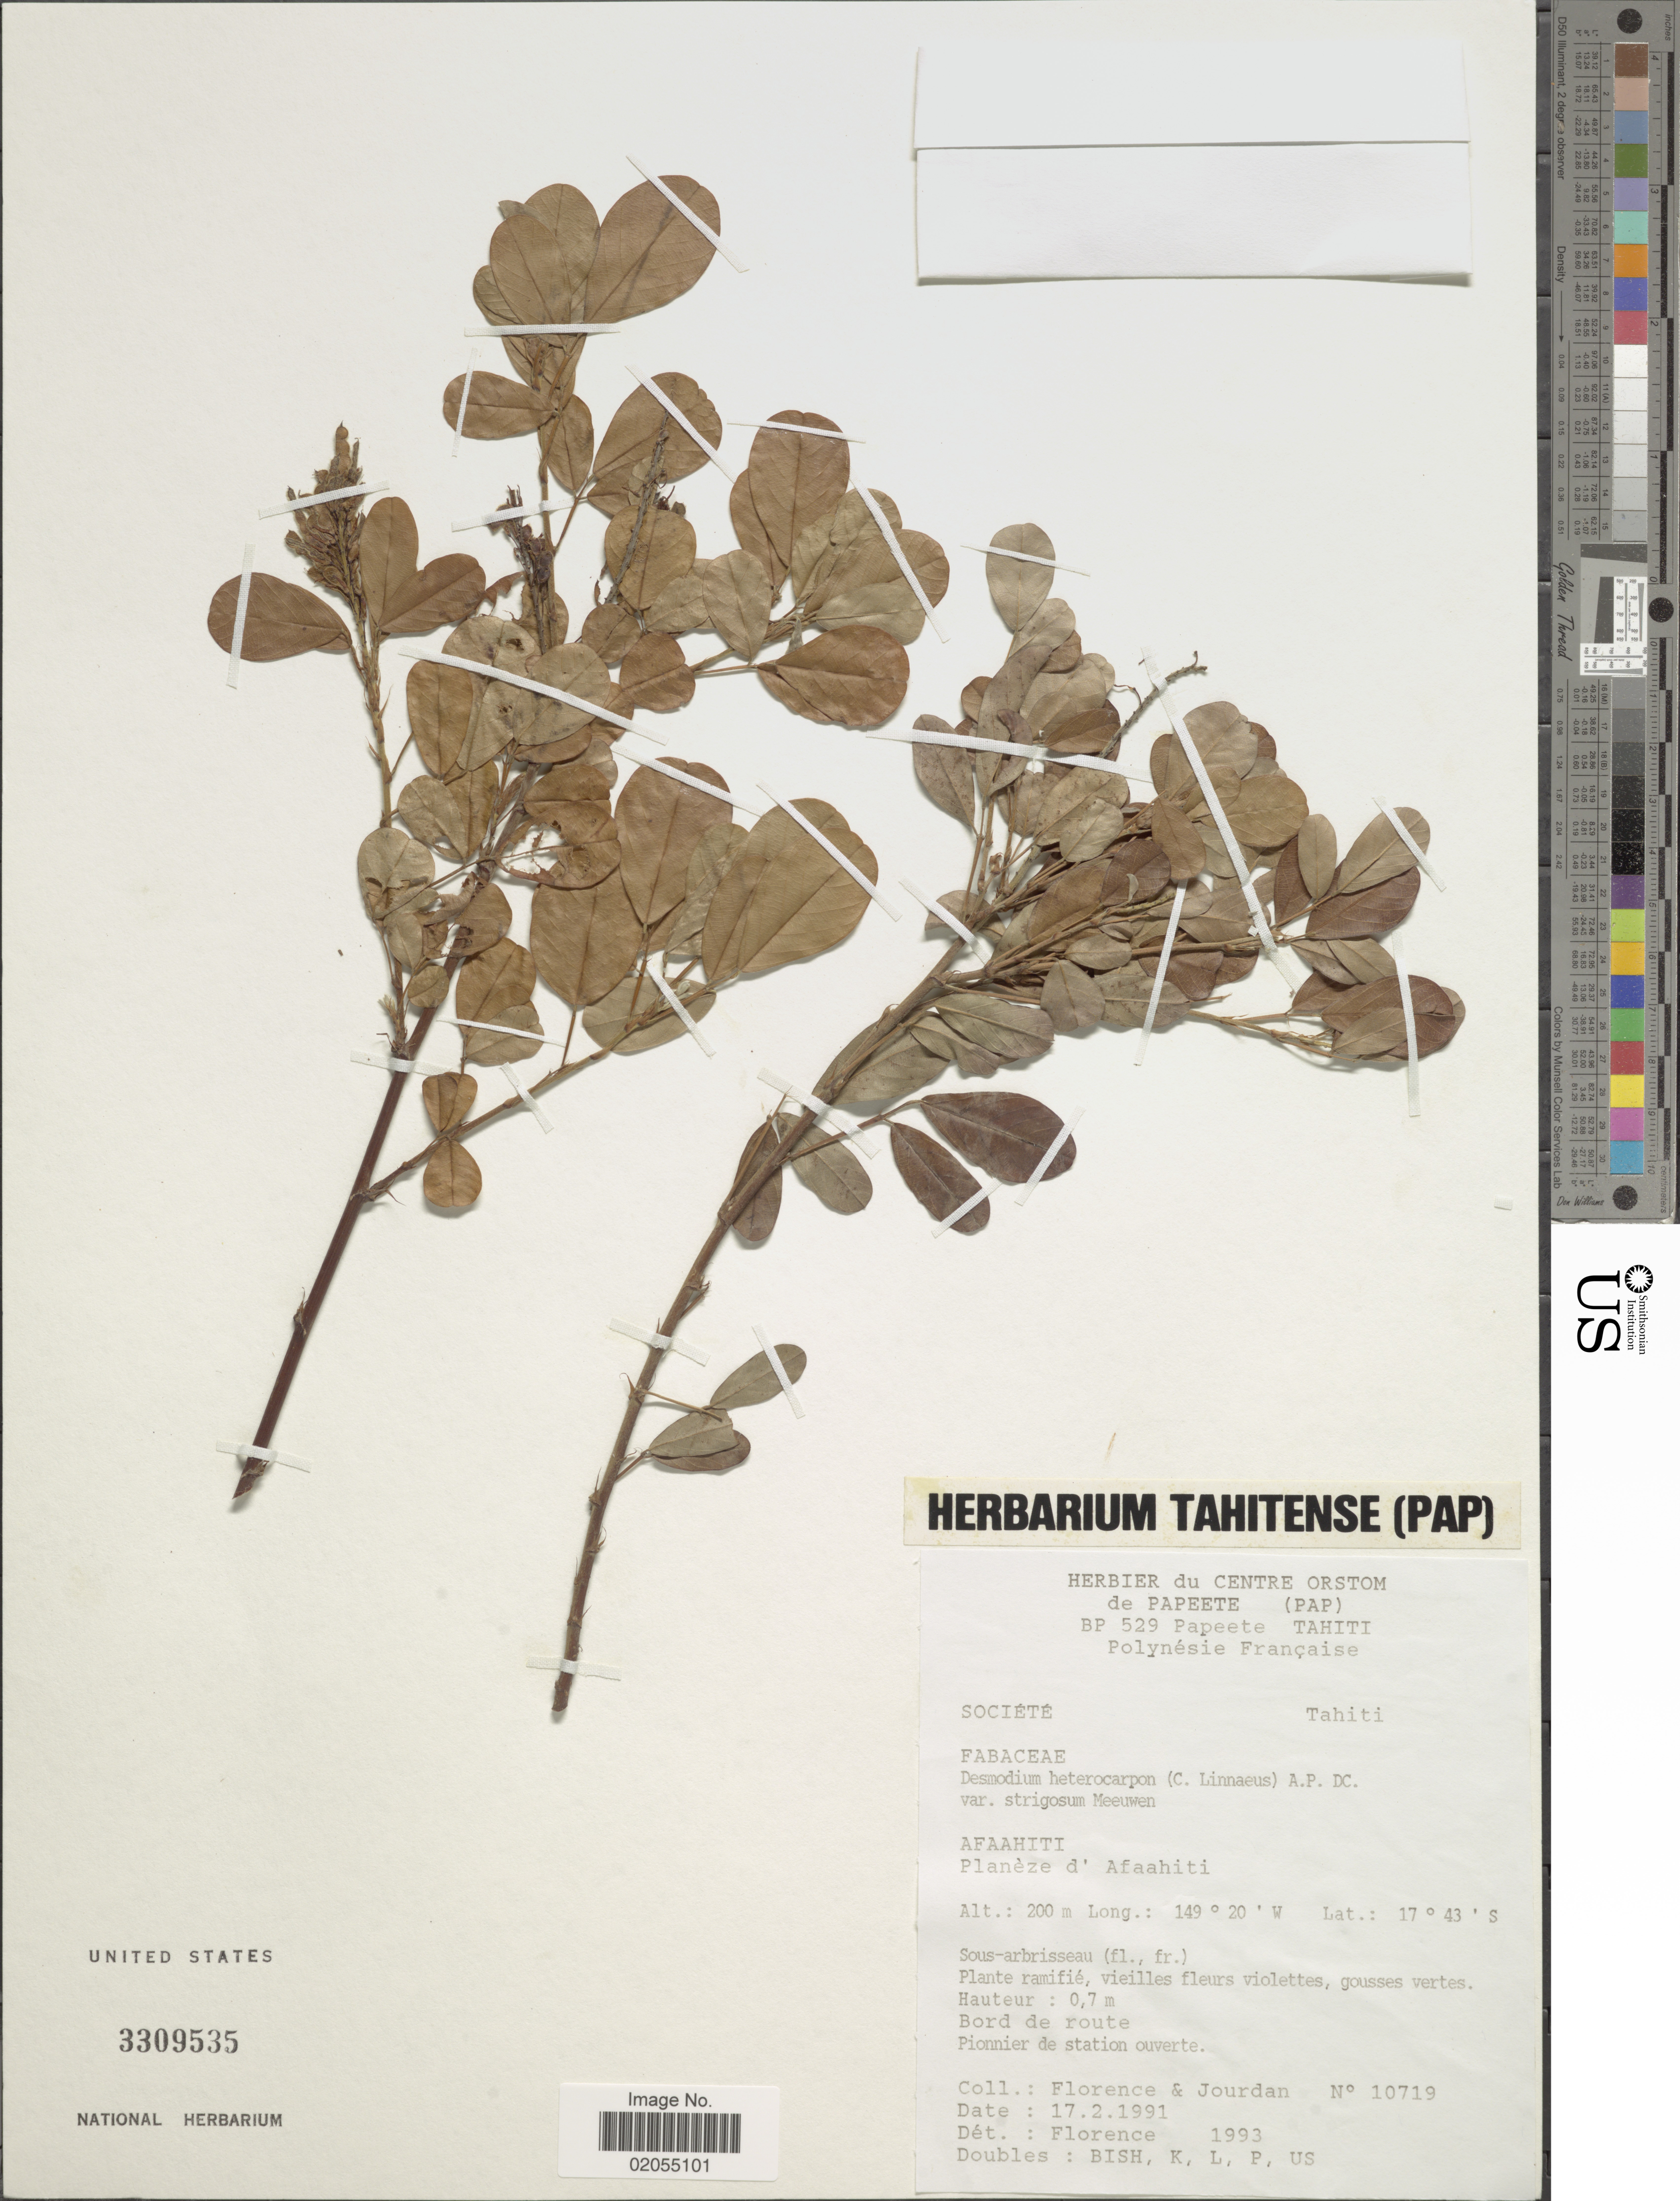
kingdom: Plantae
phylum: Tracheophyta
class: Magnoliopsida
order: Fabales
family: Fabaceae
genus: Grona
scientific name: Grona heterocarpos var. strigosa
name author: (Meeuwen) H. Ohashi & K. Ohashi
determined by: Strong, Mark T., (BOT), Smithsonian Institution - National Museum of Natural History (UNITED STATES)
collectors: -. Florence & Jourdan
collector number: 10719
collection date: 1991-02-17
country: French Polynesia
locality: Afaahiti. Planèze d'Afaahiti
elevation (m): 200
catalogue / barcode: US 3309535